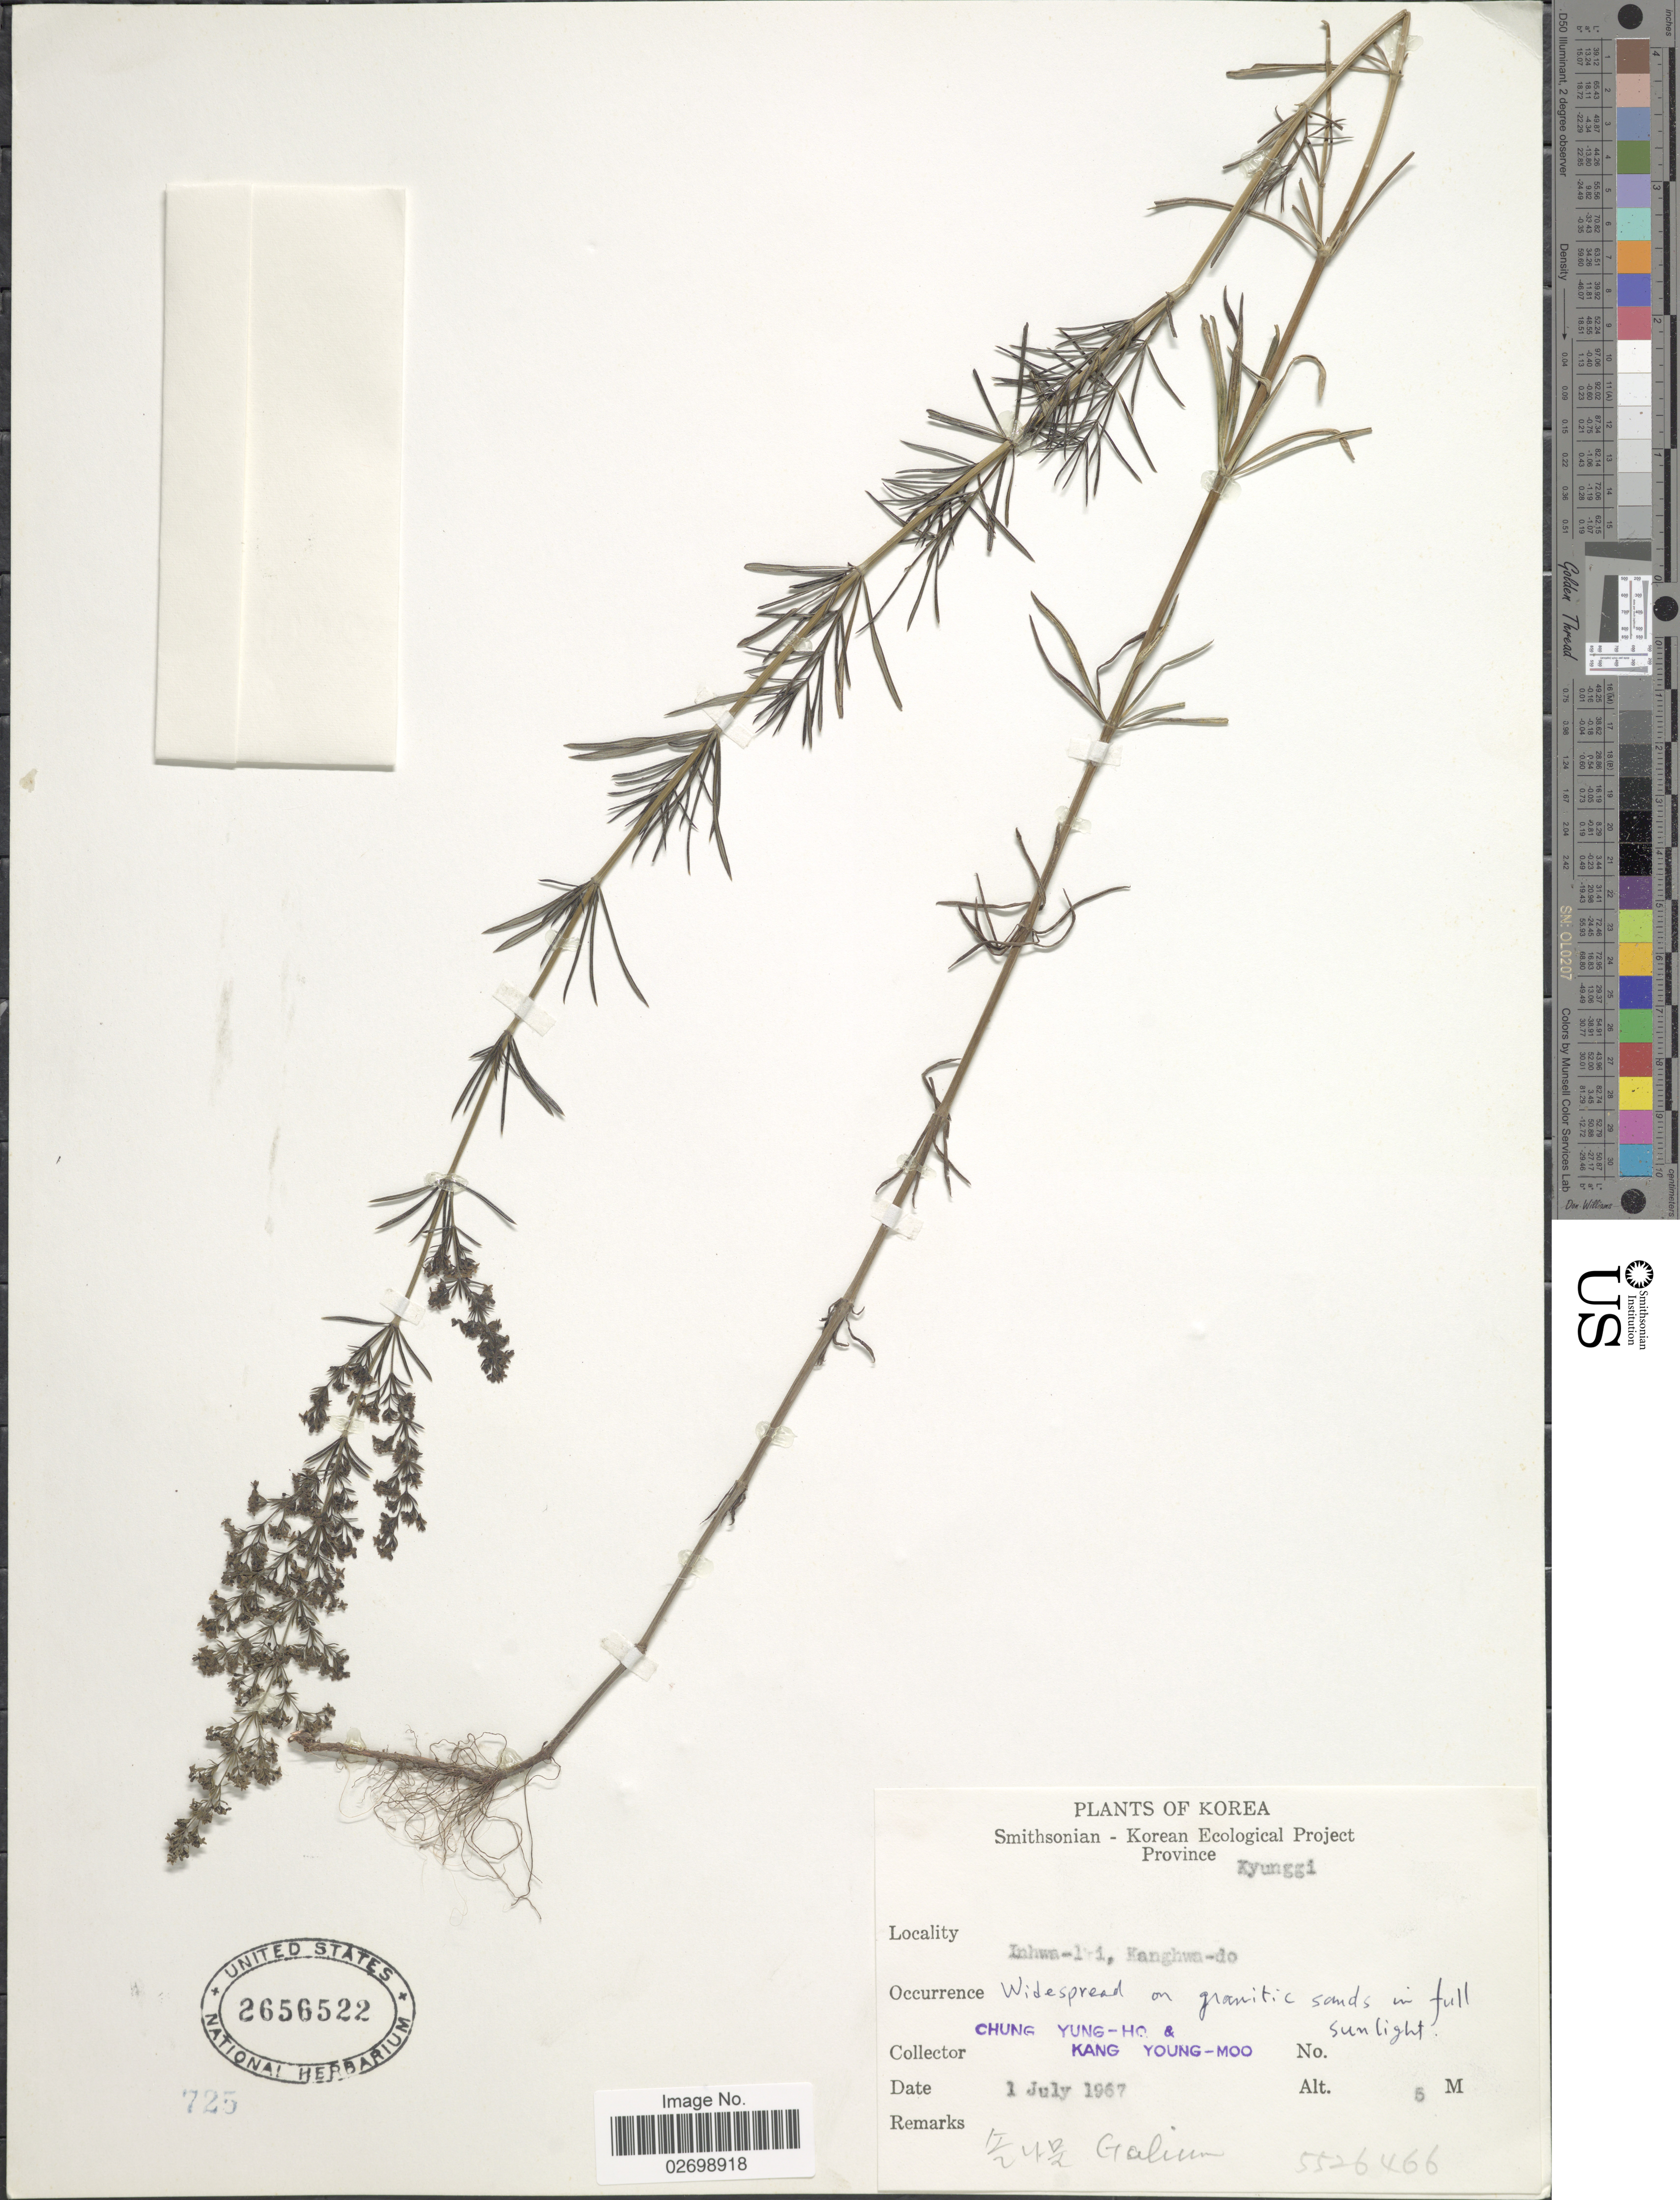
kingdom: Plantae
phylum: Tracheophyta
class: Magnoliopsida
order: Gentianales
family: Rubiaceae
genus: Galium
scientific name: Galium sp.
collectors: C. Yung-Ho & K. Young-Moo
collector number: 5526466?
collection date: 1967-07-01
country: South Korea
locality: Province Kyunggi. Inhwa-li , Kanghwa-do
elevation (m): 5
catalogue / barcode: US 2656522